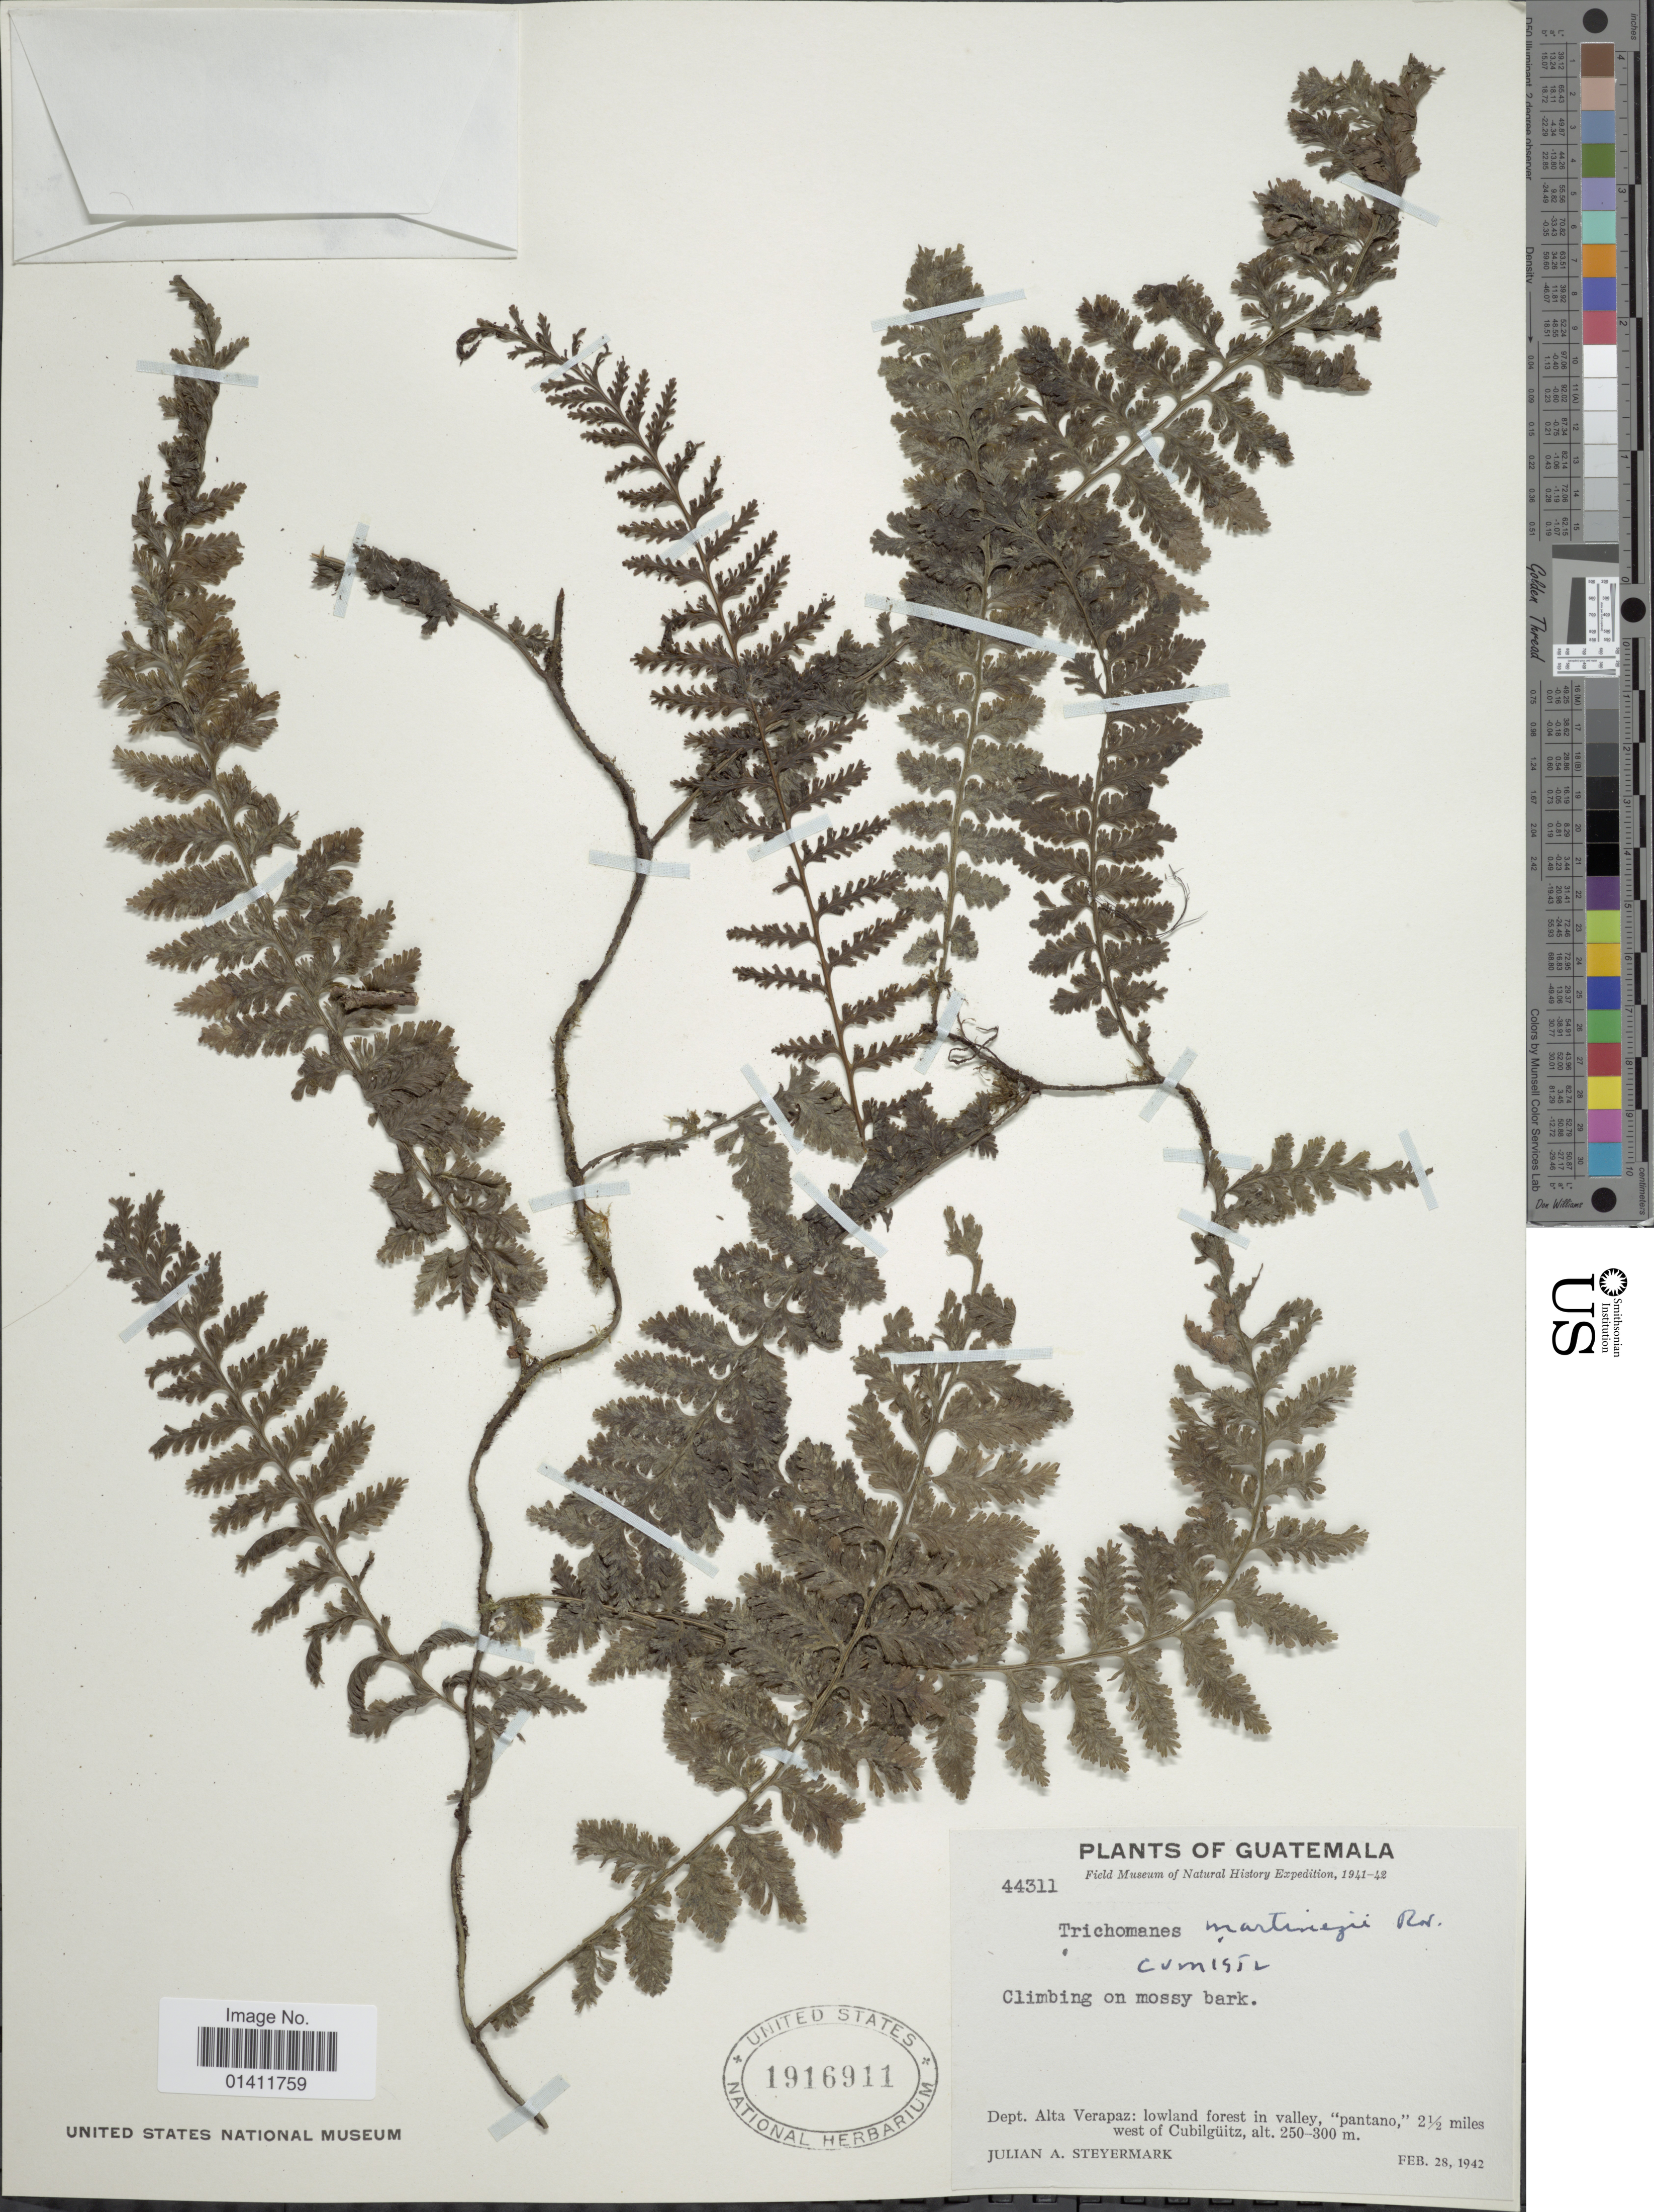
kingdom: Plantae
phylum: Tracheophyta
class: Polypodiopsida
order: Hymenophyllales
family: Hymenophyllaceae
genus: Vandenboschia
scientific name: Vandenboschia collariata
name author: (Bosch) Ebihara & K. Iwats.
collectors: J. Steyermark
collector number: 44311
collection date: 1942-02-28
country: Guatemala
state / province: Alta Verapaz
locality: Dept. Alta Verapaz: lowland forest in valley, 'pantano,' 2 1/2 miles west of Cubilguitz.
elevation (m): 250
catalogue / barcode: US 1916911